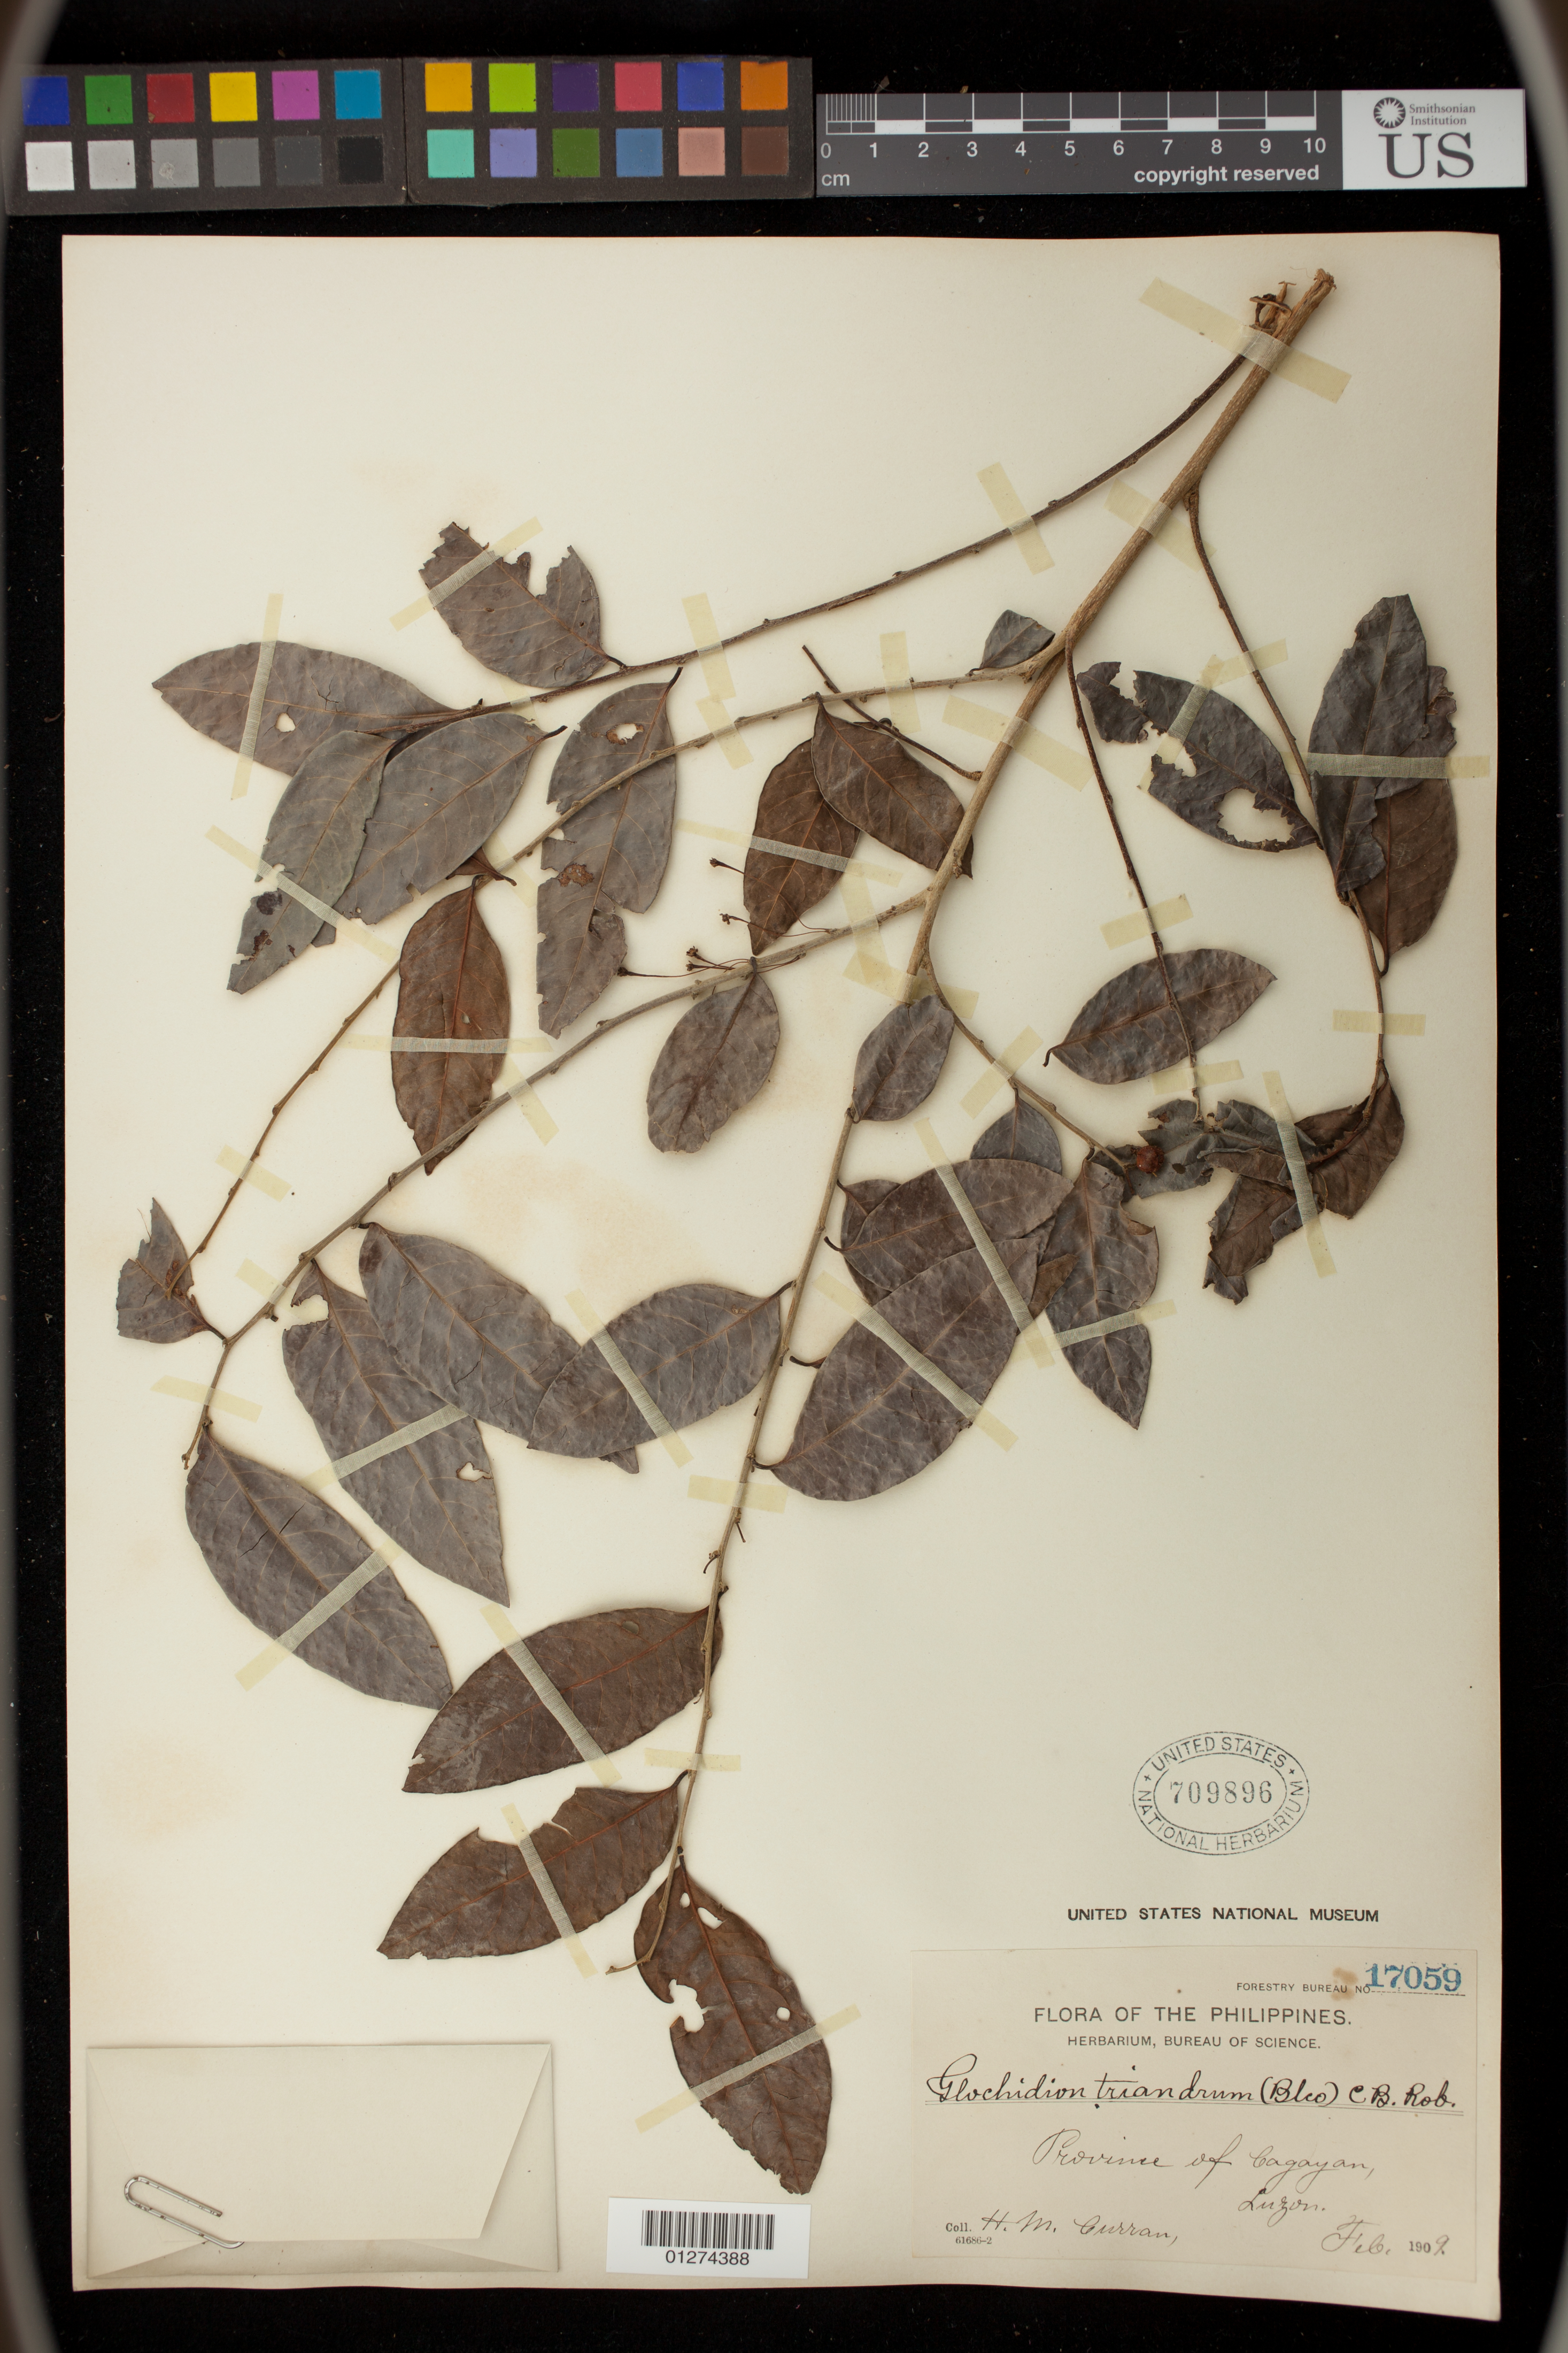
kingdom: Plantae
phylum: Tracheophyta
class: Magnoliopsida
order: Malpighiales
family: Phyllanthaceae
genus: Glochidion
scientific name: Glochidion triandrum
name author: (Blanco) C.B. Rob.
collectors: H. M. Curran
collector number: For. Bur. 17059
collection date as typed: Feb 1909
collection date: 1909-02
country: Philippines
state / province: Cagayan Valley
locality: Province of Cagayan, Luzon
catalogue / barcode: US 709896